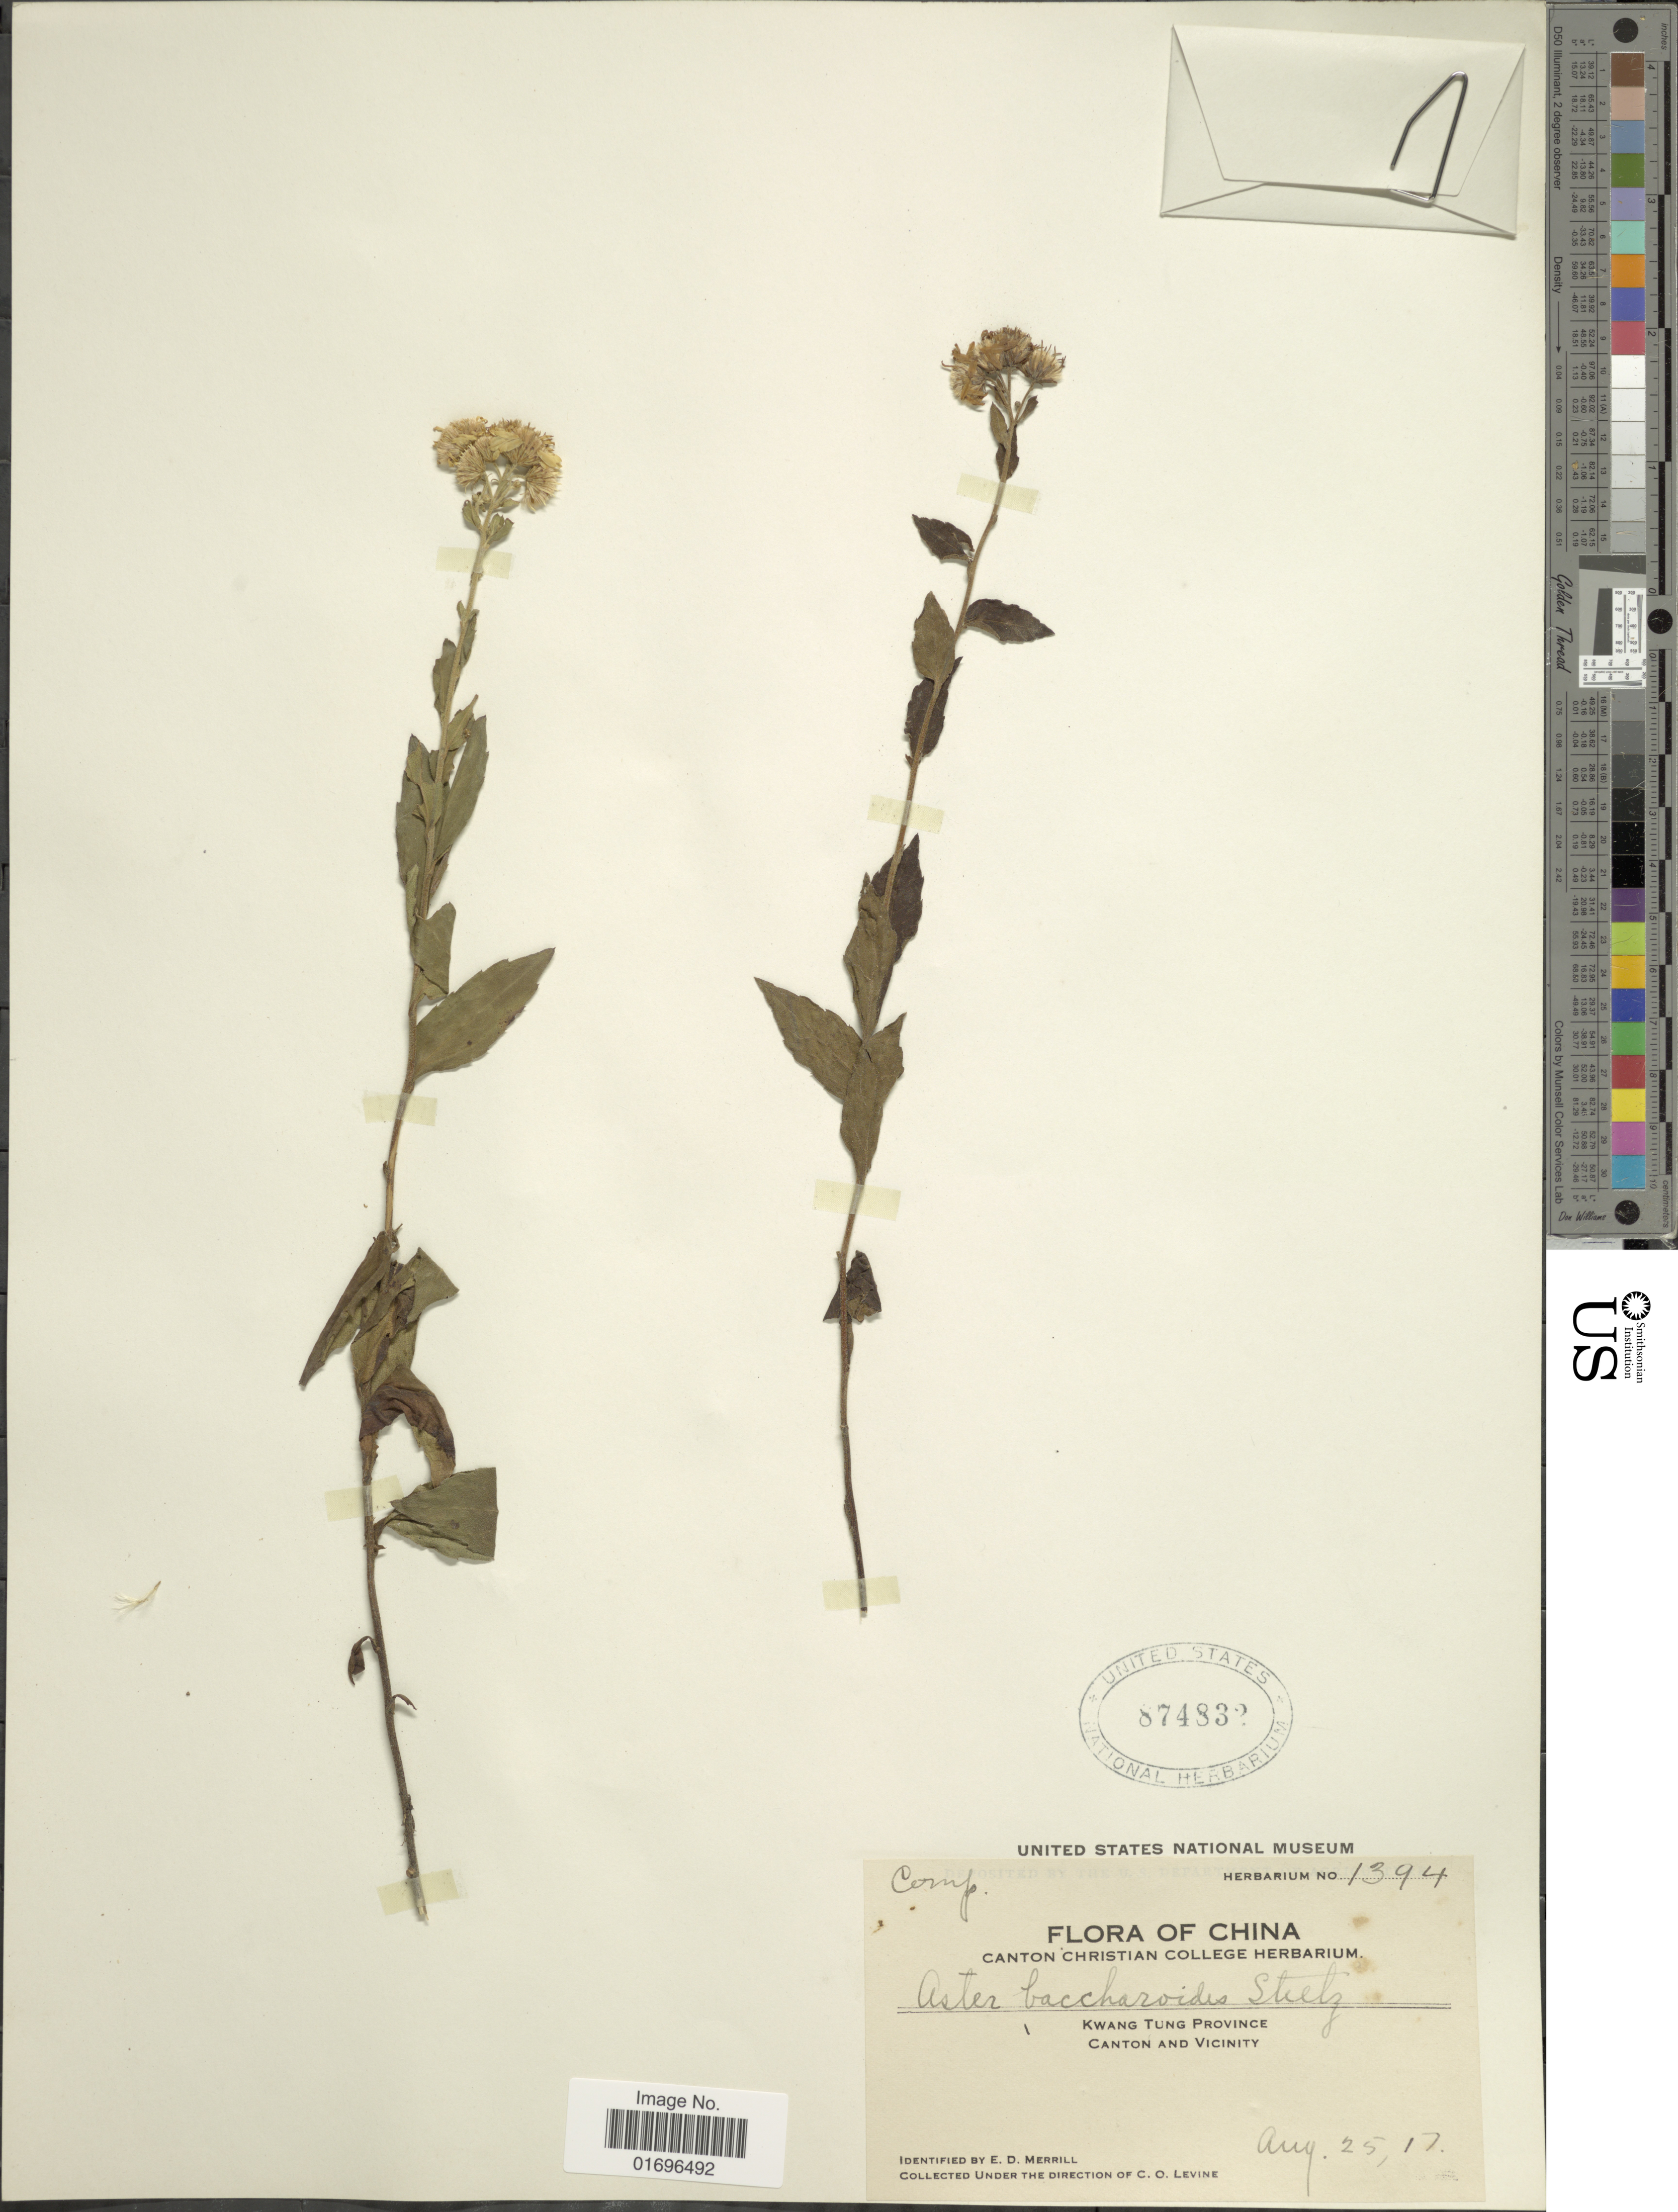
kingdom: Plantae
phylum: Tracheophyta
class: Magnoliopsida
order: Asterales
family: Asteraceae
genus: Aster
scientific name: Aster baccharoides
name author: (Benth.) Steetz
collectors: C. O. Levine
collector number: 1394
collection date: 1917-08-25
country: China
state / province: Guangdong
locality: Kwang Tung Province. Canton and Vicinity.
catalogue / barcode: US 874832